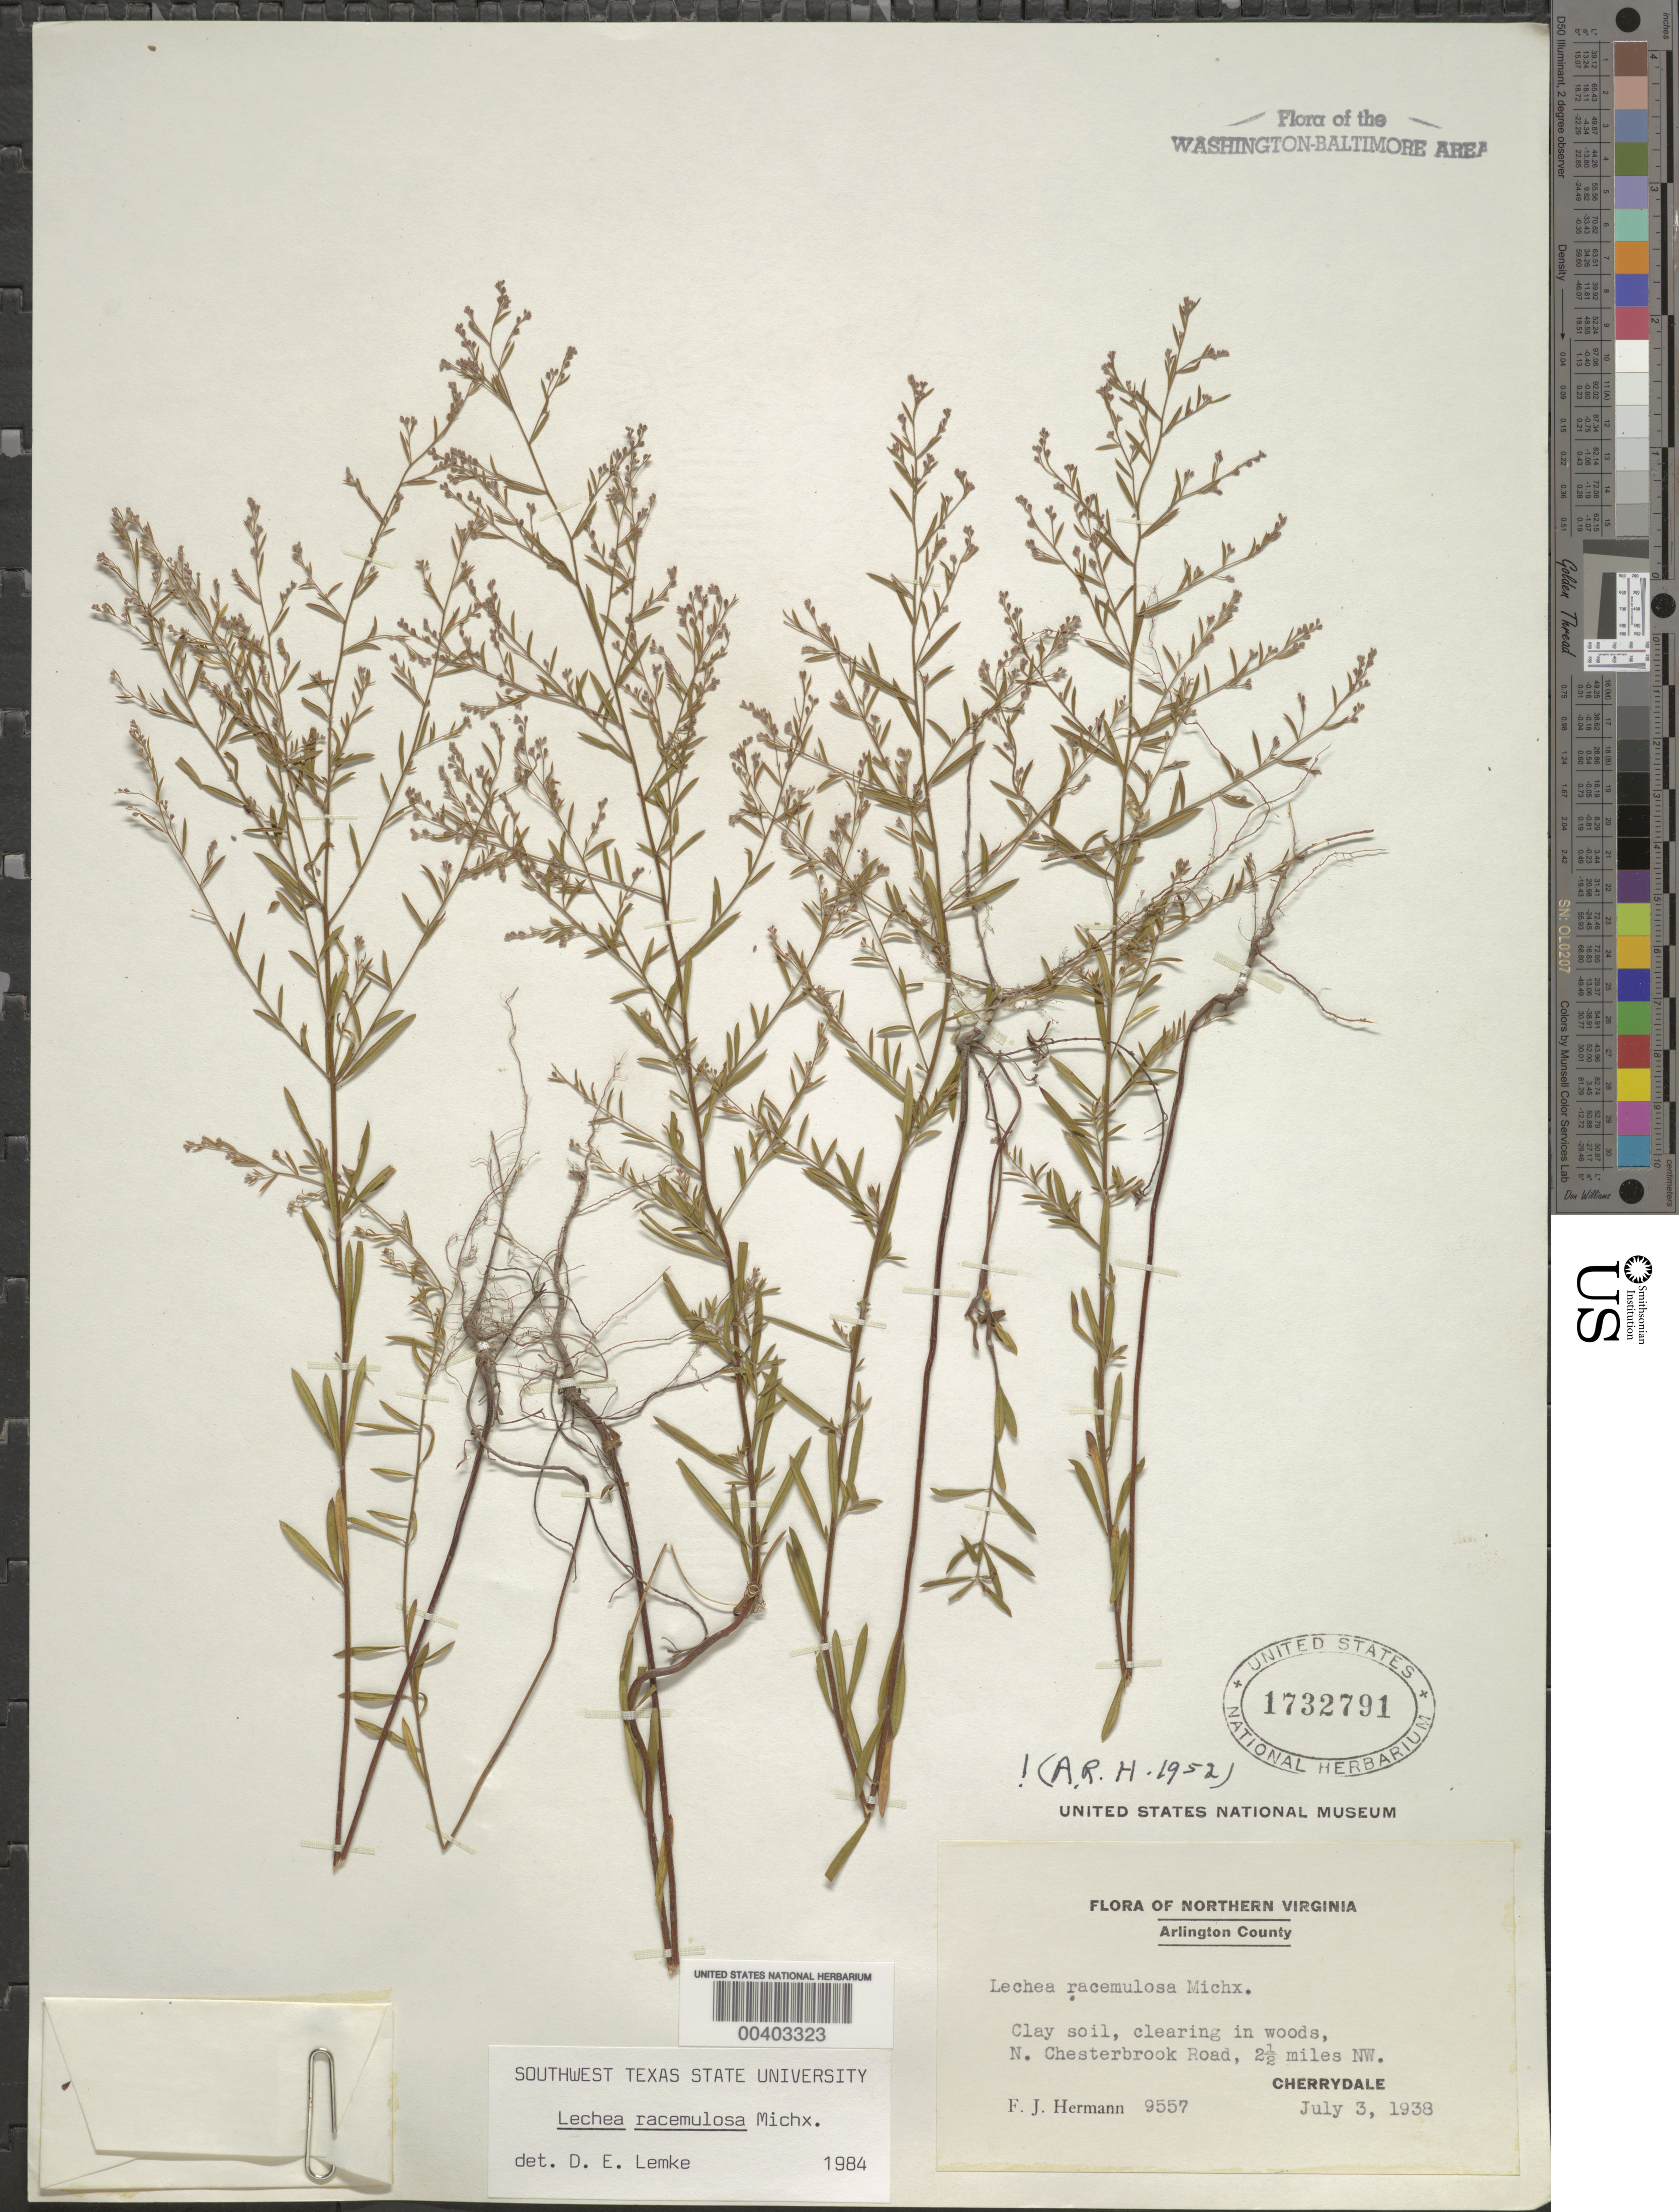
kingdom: Plantae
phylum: Tracheophyta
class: Magnoliopsida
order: Malvales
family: Cistaceae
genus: Lechea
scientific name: Lechea racemulosa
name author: Michx.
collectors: F. J. Hermann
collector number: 9557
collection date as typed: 03 Jul 1938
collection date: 1938-07-03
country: United States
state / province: Virginia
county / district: Arlington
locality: North Chesterbrook Rd., northwest Cherrydale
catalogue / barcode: US 1732791